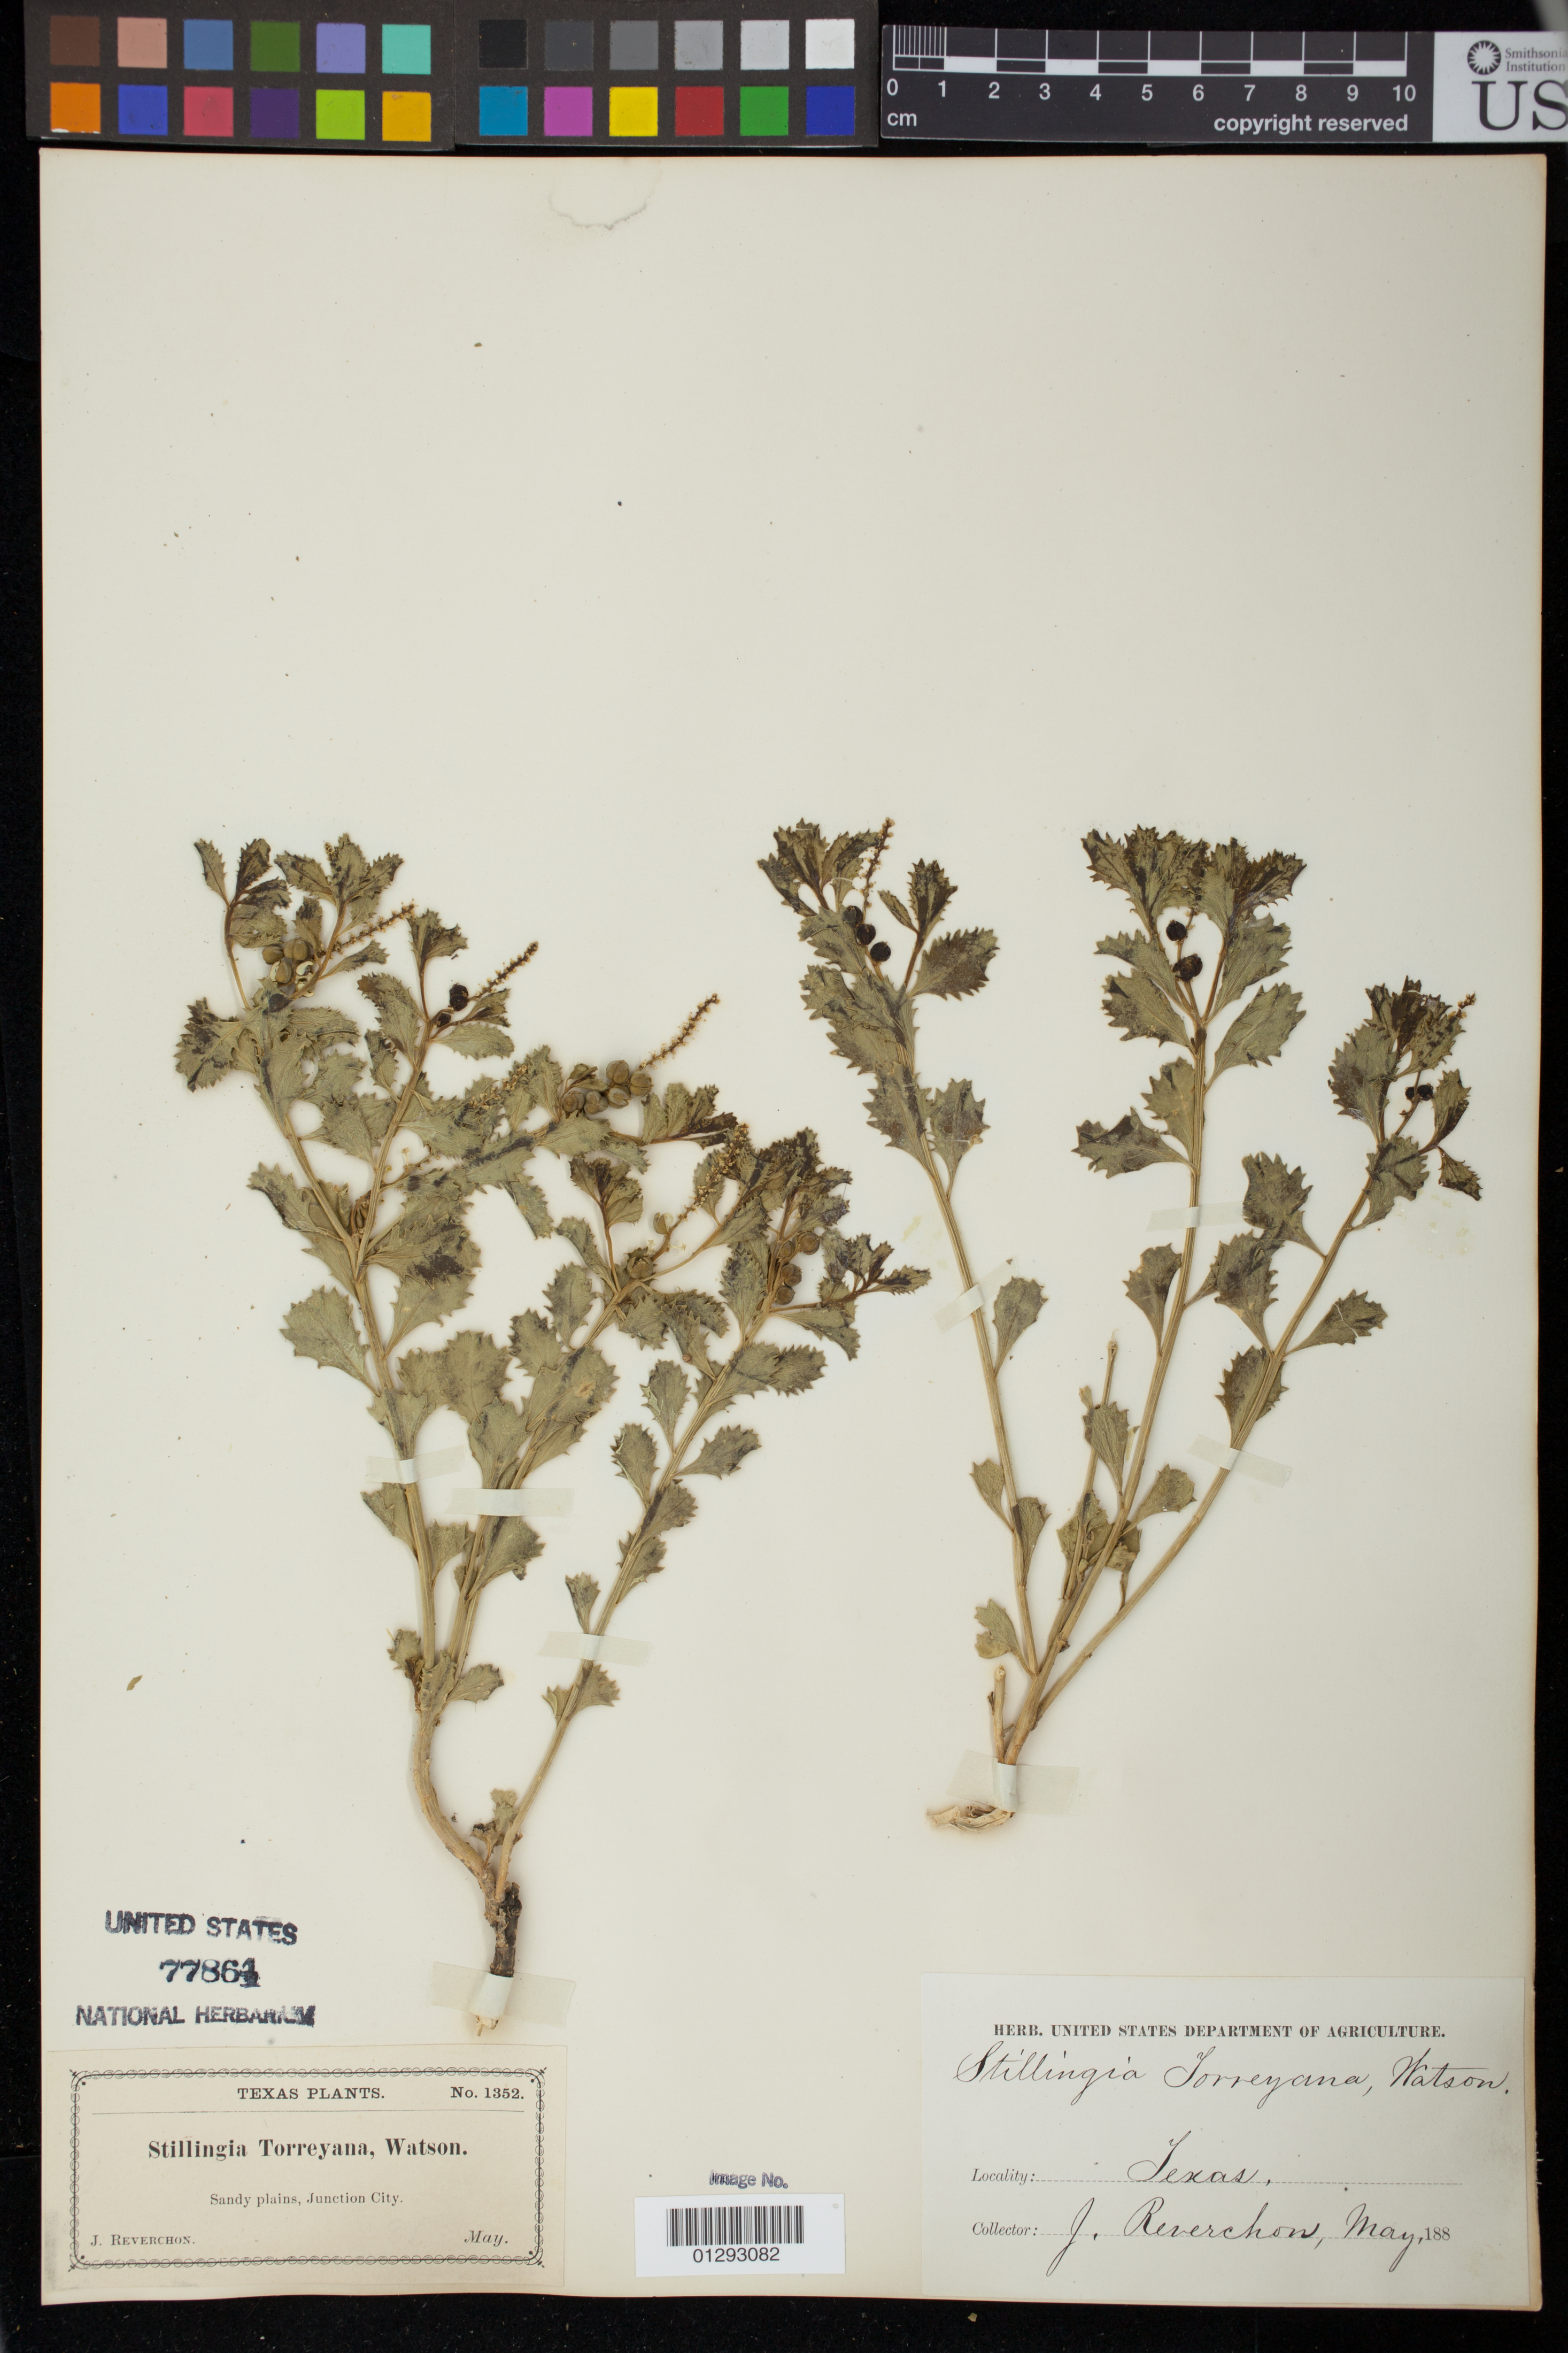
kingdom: Plantae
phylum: Tracheophyta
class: Magnoliopsida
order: Malpighiales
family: Euphorbiaceae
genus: Stillingia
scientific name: Stillingia treculiana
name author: (Müll. Arg.) I.M. Johnst.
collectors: J. Reverchon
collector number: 1352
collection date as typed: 188--05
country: United States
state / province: Texas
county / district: Kimble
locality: Junction City.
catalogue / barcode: US 77864